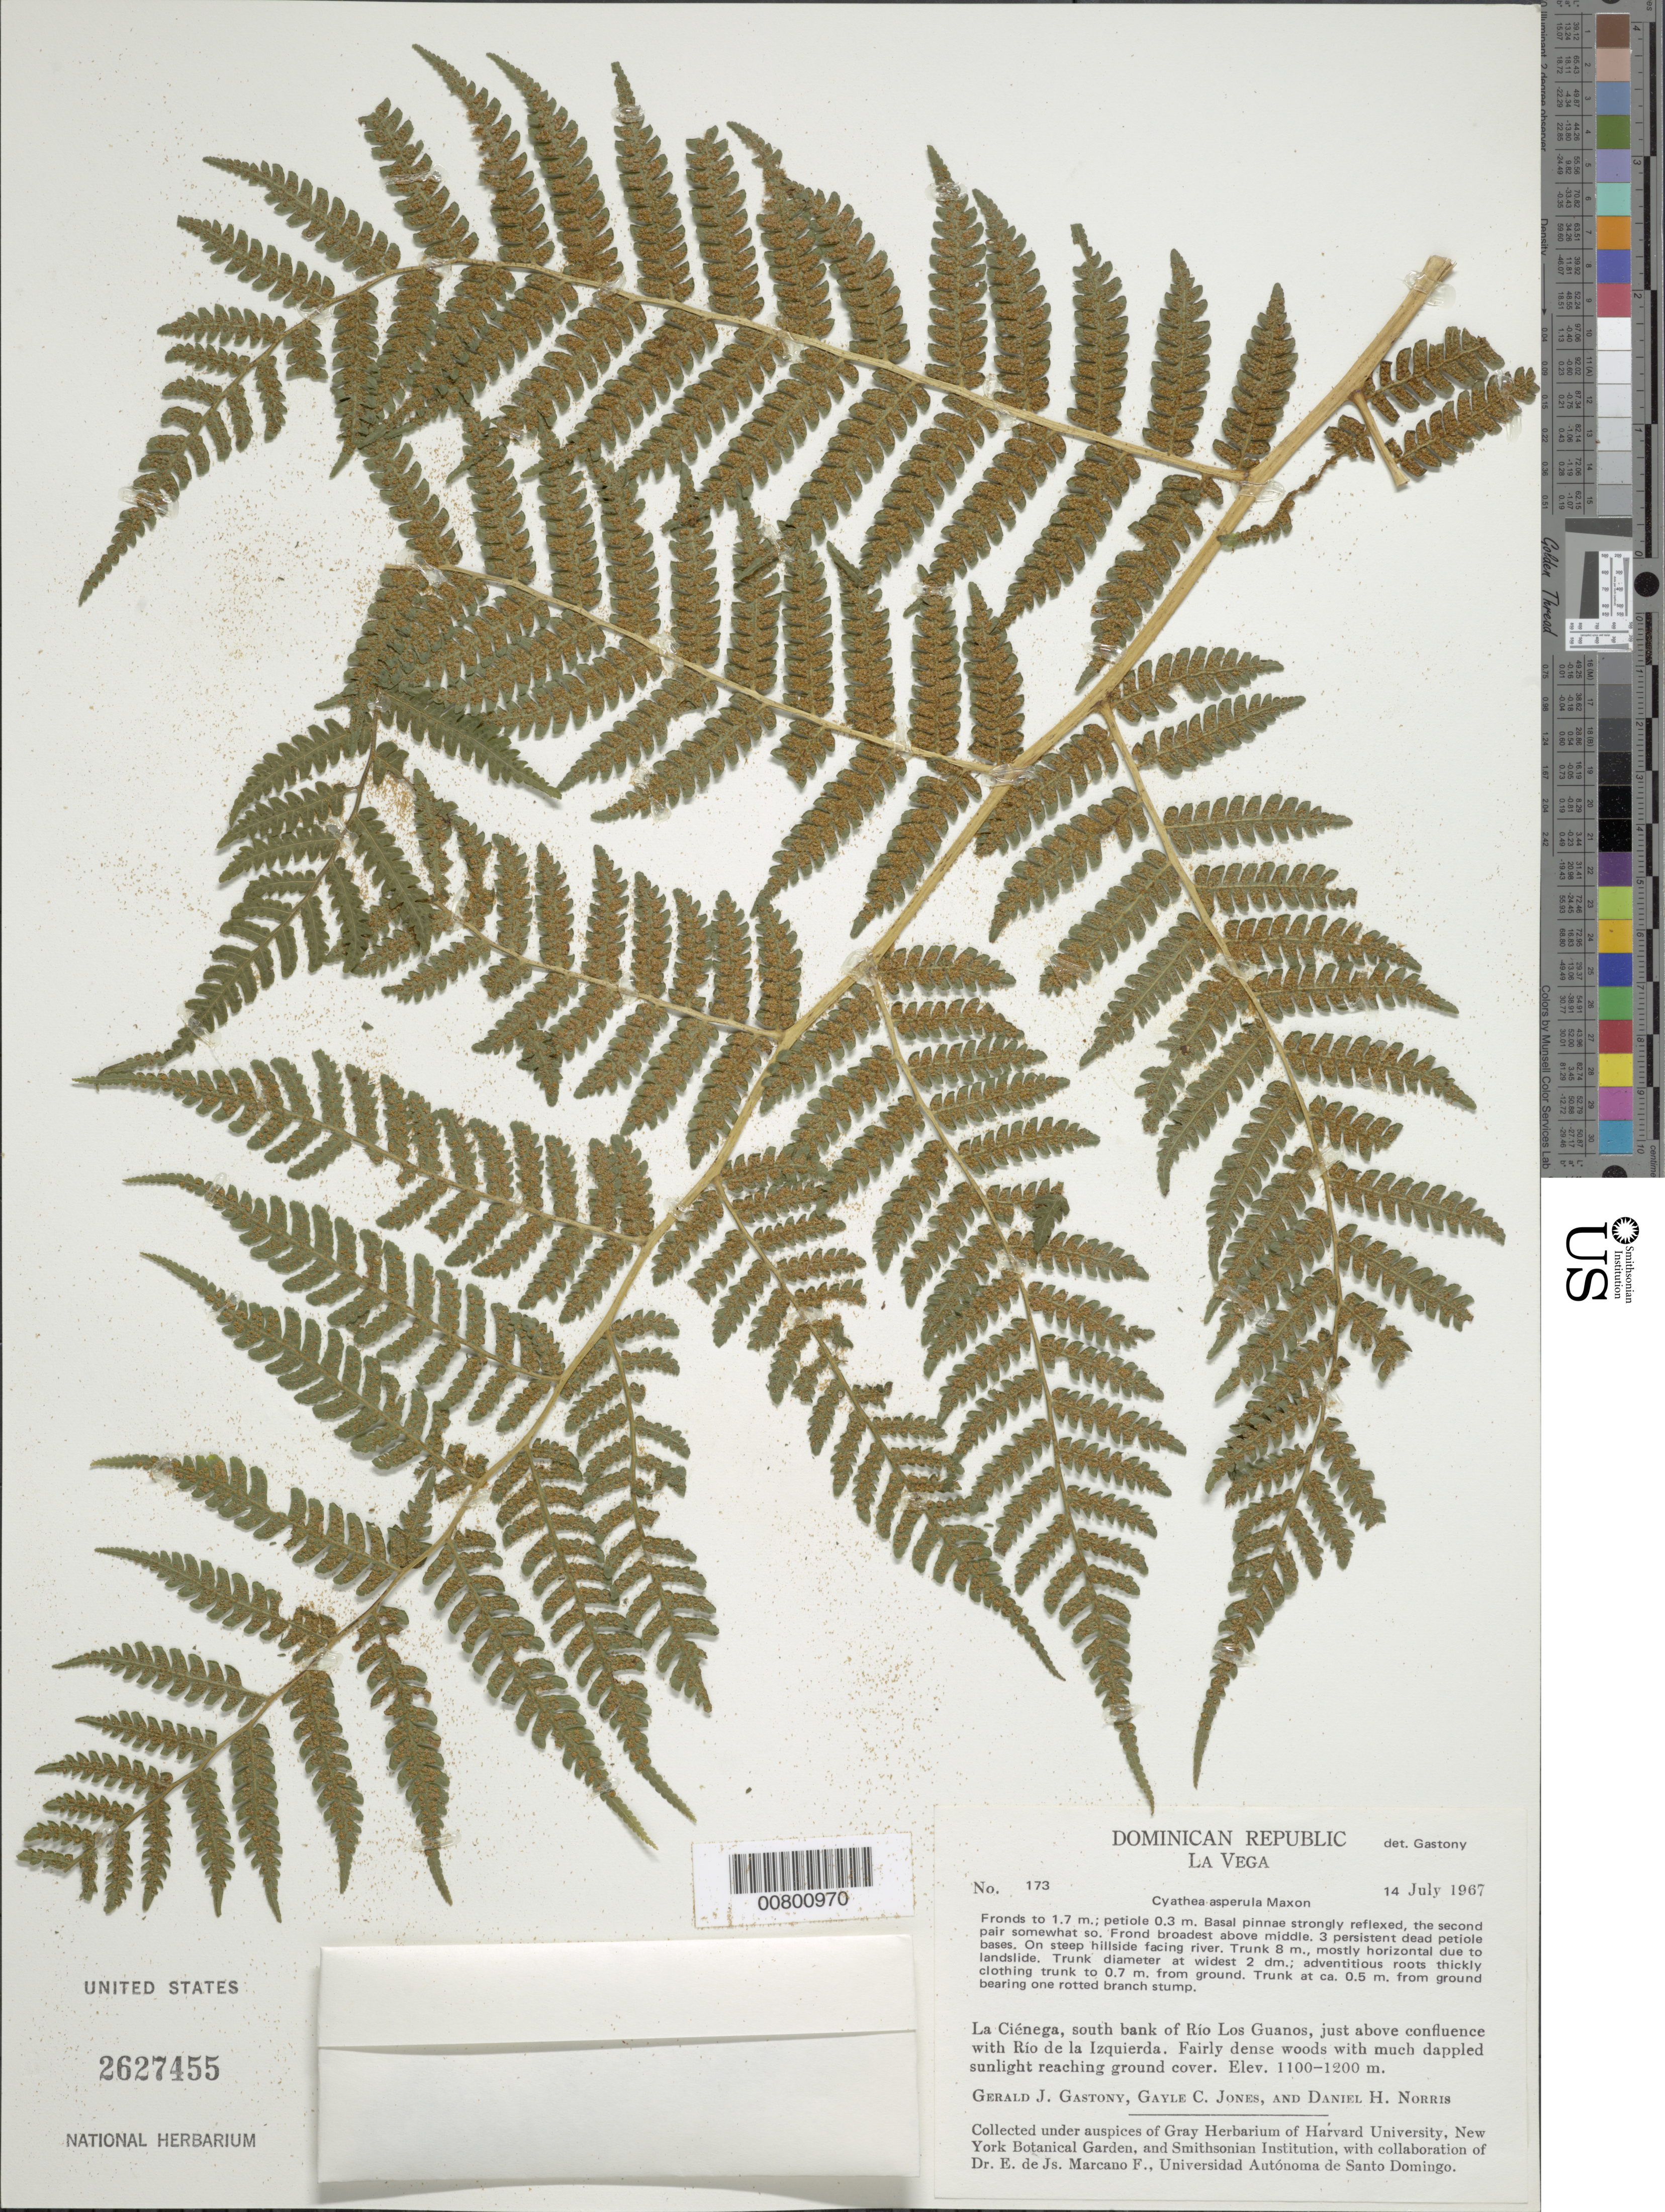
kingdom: Plantae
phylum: Tracheophyta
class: Polypodiopsida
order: Cyatheales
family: Cyatheaceae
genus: Cyathea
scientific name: Cyathea furfuracea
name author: Christ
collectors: G. Gastony, G. C. Jones & D. H. Norris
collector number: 173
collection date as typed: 14 Jul 1967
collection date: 1967-07-14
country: Dominican Republic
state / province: La Vega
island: Hispaniola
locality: La Ciénega, S bank of Río Los Guanos, above confluence with Río de la Izquierds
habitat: Fairly dense woods with much dappled sunlight reaching ground cover; on steep hillside facing river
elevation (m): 1100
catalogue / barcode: US 2627455